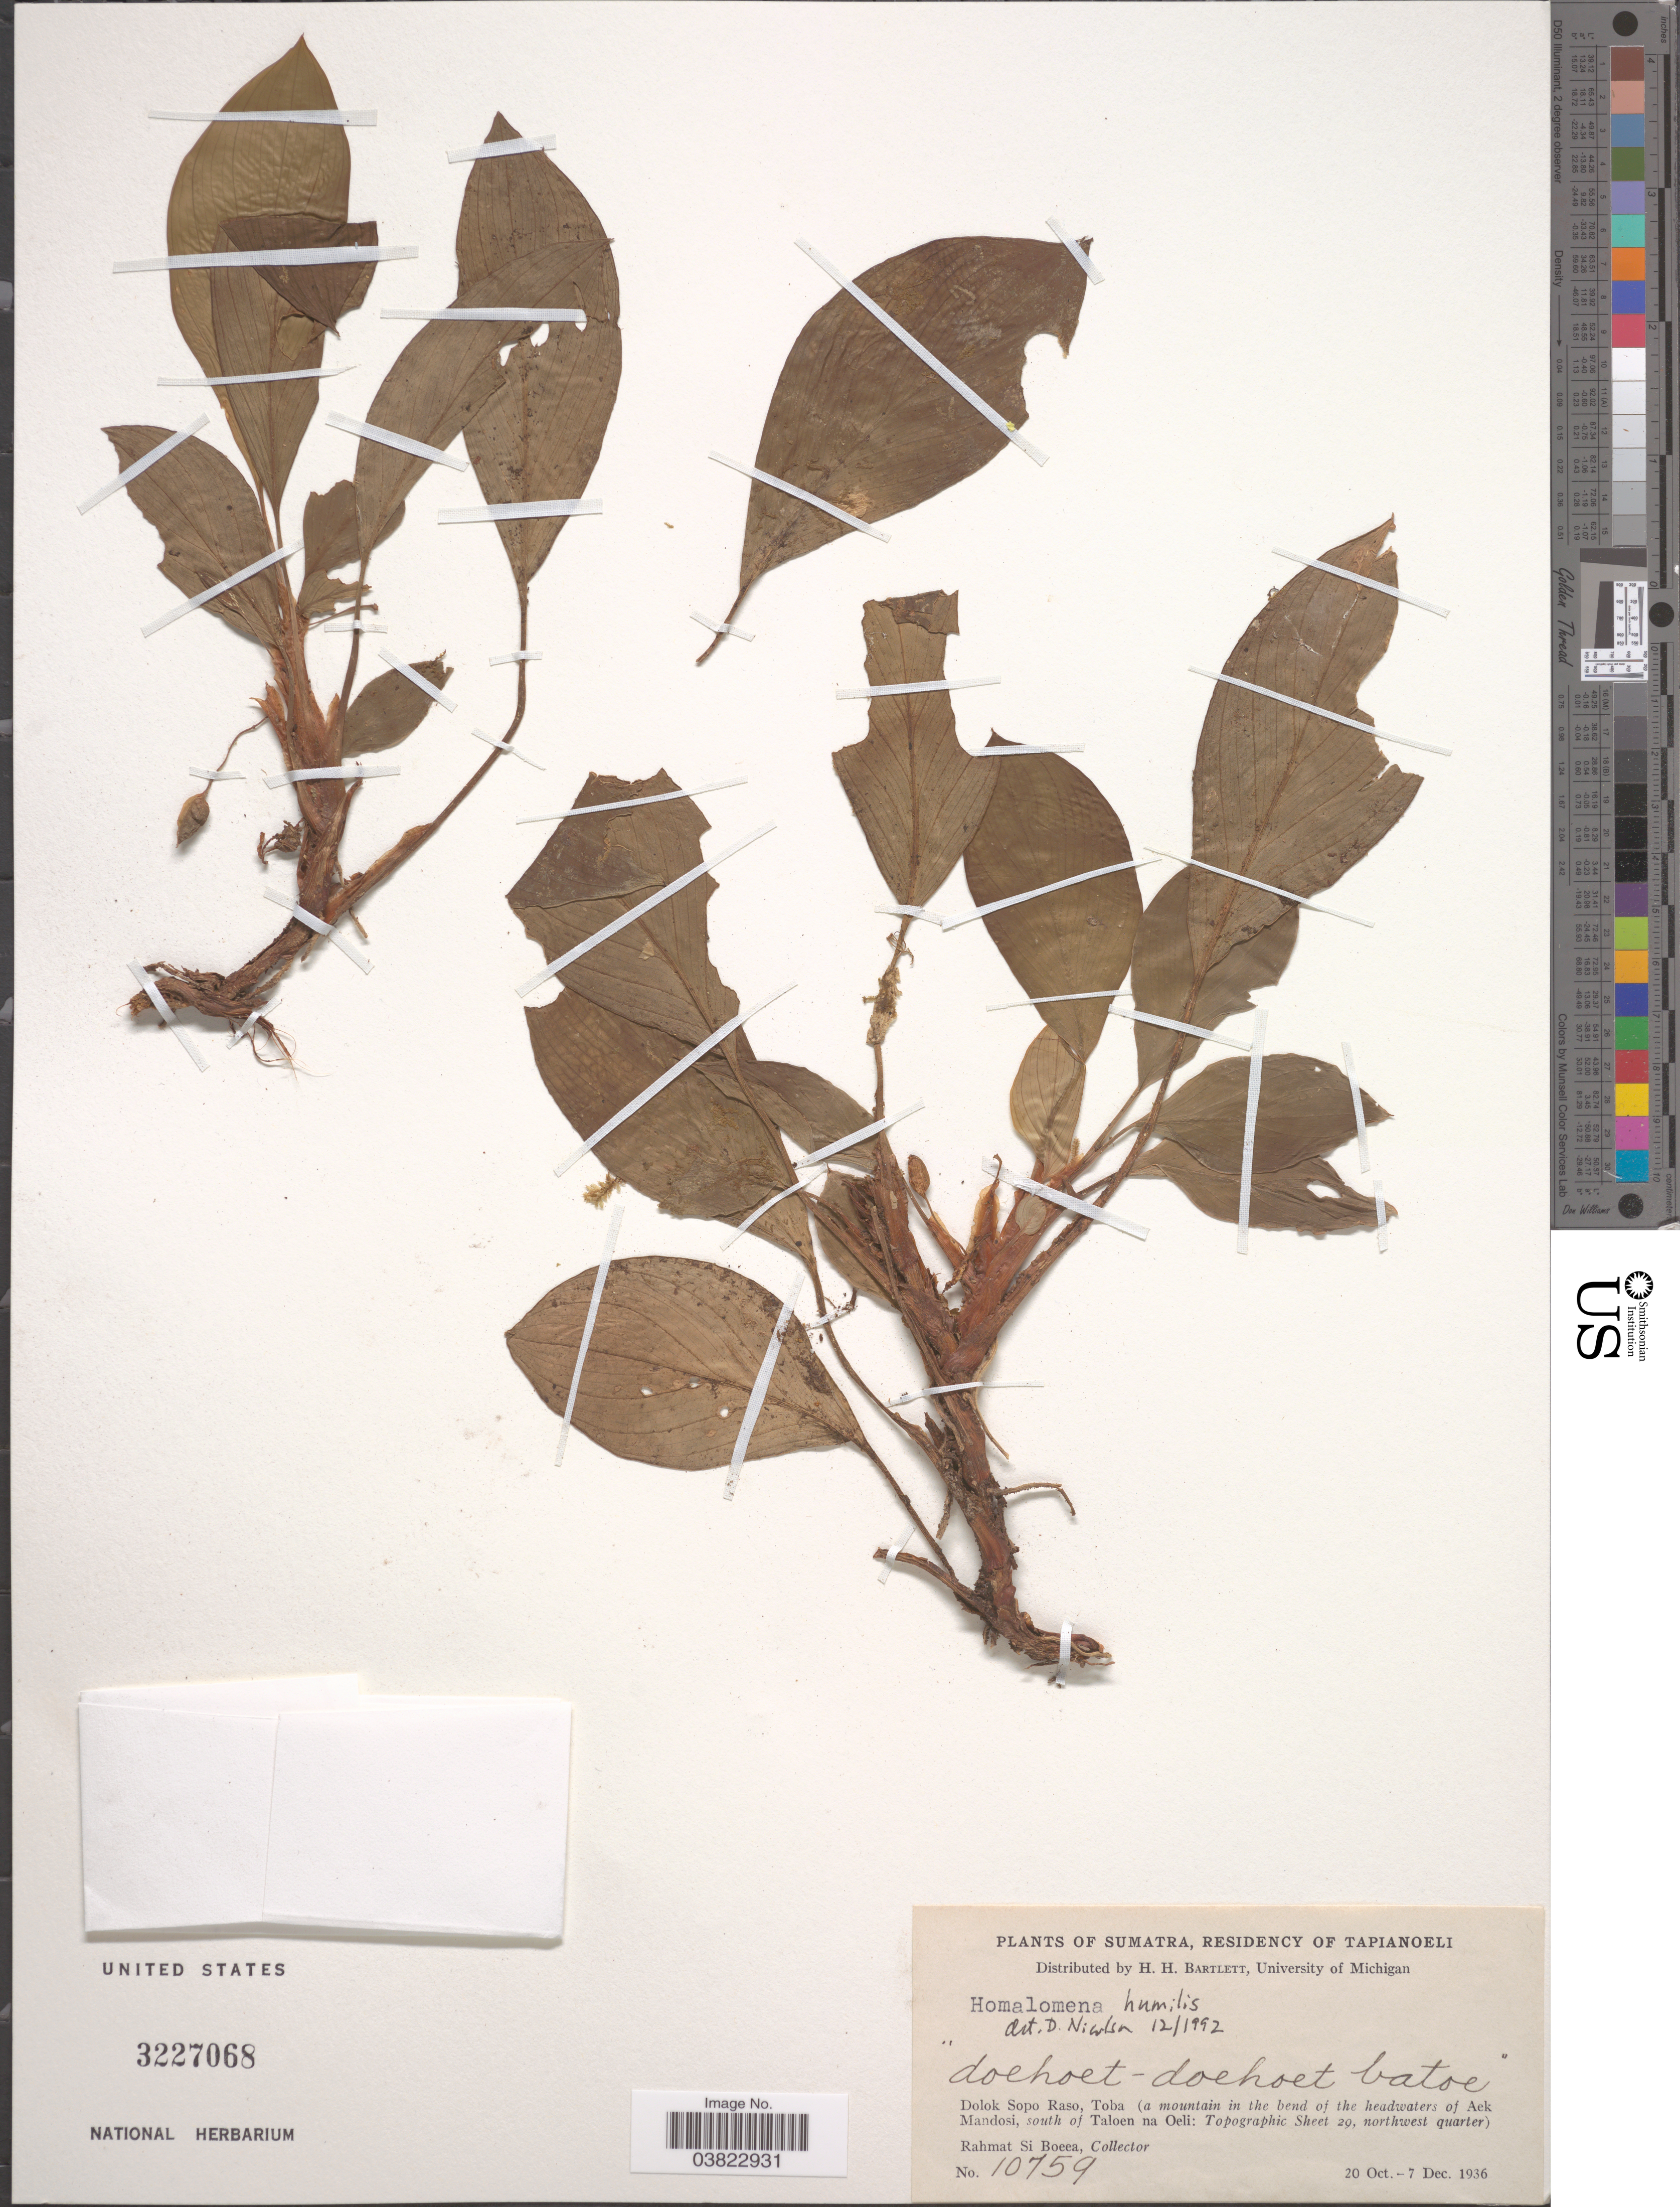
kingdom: Plantae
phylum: Tracheophyta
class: Liliopsida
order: Alismatales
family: Araceae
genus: Homalomena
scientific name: Homalomena humilis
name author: (Jack) Hook. f.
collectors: Rahmat Si Boeea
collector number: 10759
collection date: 1936-10-20/1936-12-07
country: Indonesia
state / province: Sumatra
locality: Residency of Tapianoeli. Dolok Sopo Raso (a mountain in the bend of the headwaters of Aek Mandosi, south of Taloen na Oeli: Topographic Sheet 29, northwest quarter).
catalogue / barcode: US 3227068